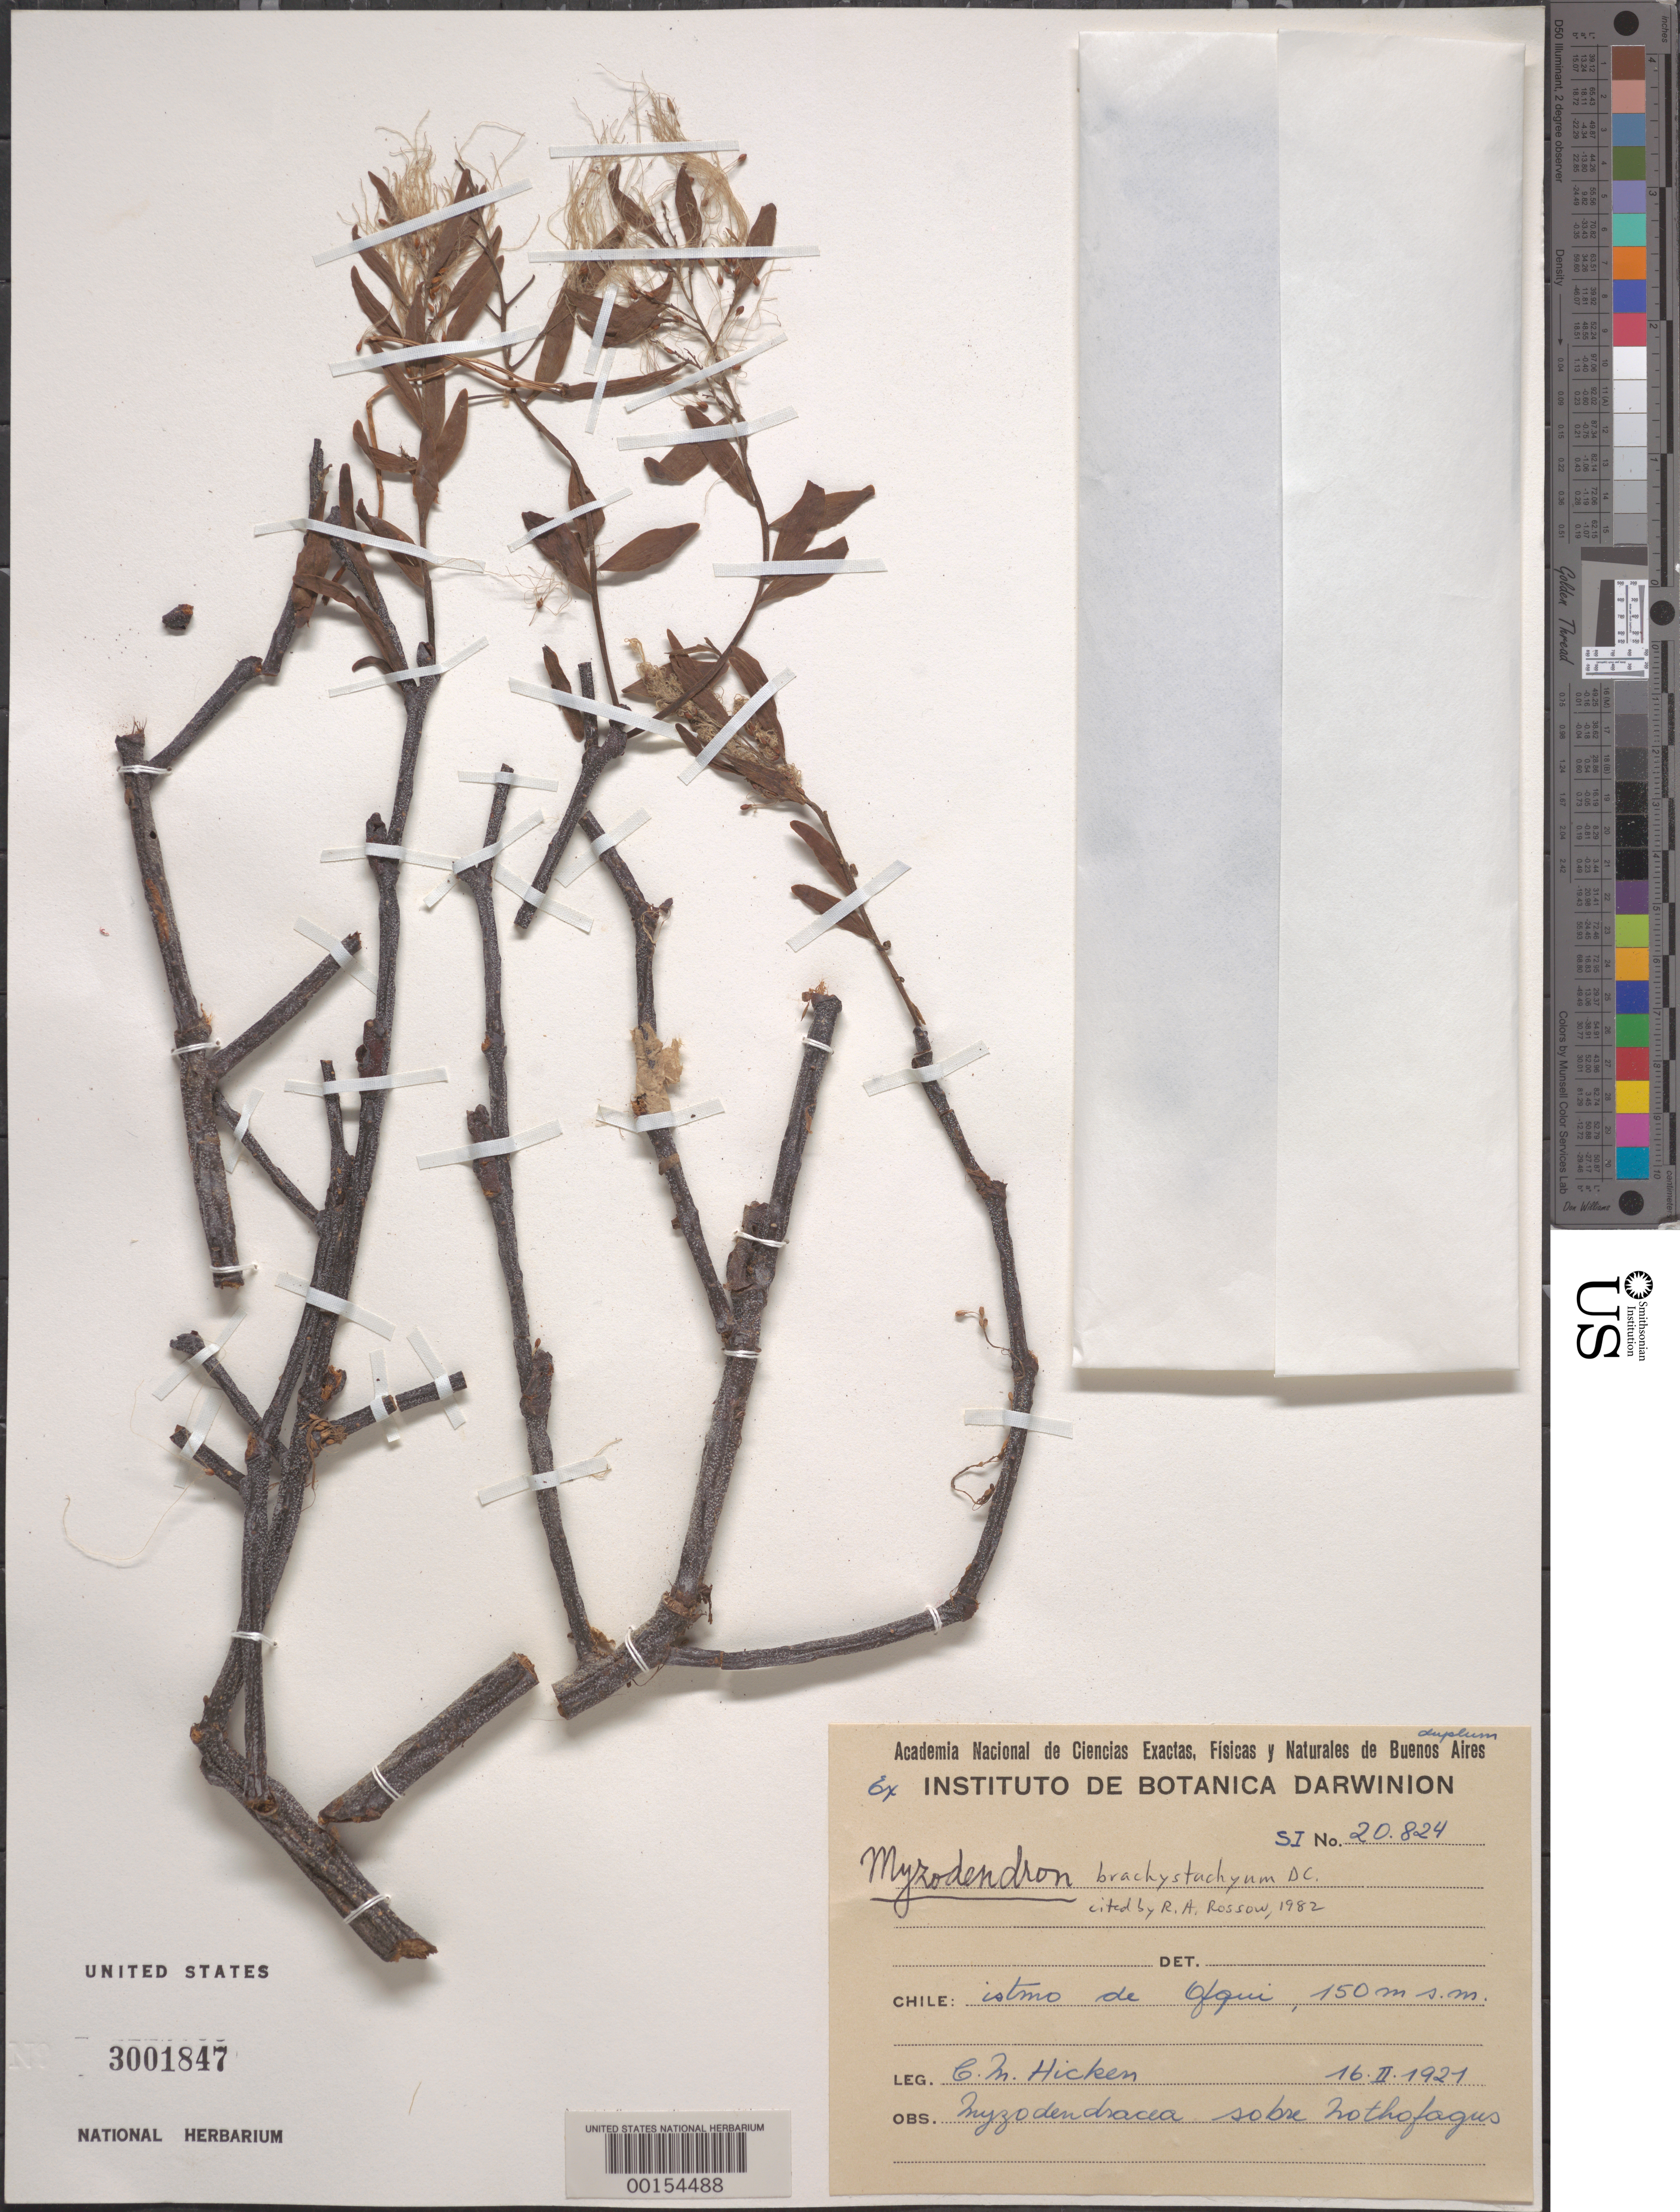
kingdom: Plantae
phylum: Tracheophyta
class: Magnoliopsida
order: Santalales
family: Misodendraceae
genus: Misodendrum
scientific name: Misodendrum brachystachyum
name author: DC.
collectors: C. M. Hicken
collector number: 20824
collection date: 1921-02-16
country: Chile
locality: Istmo de Ofqui.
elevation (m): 150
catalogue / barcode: US 3001847